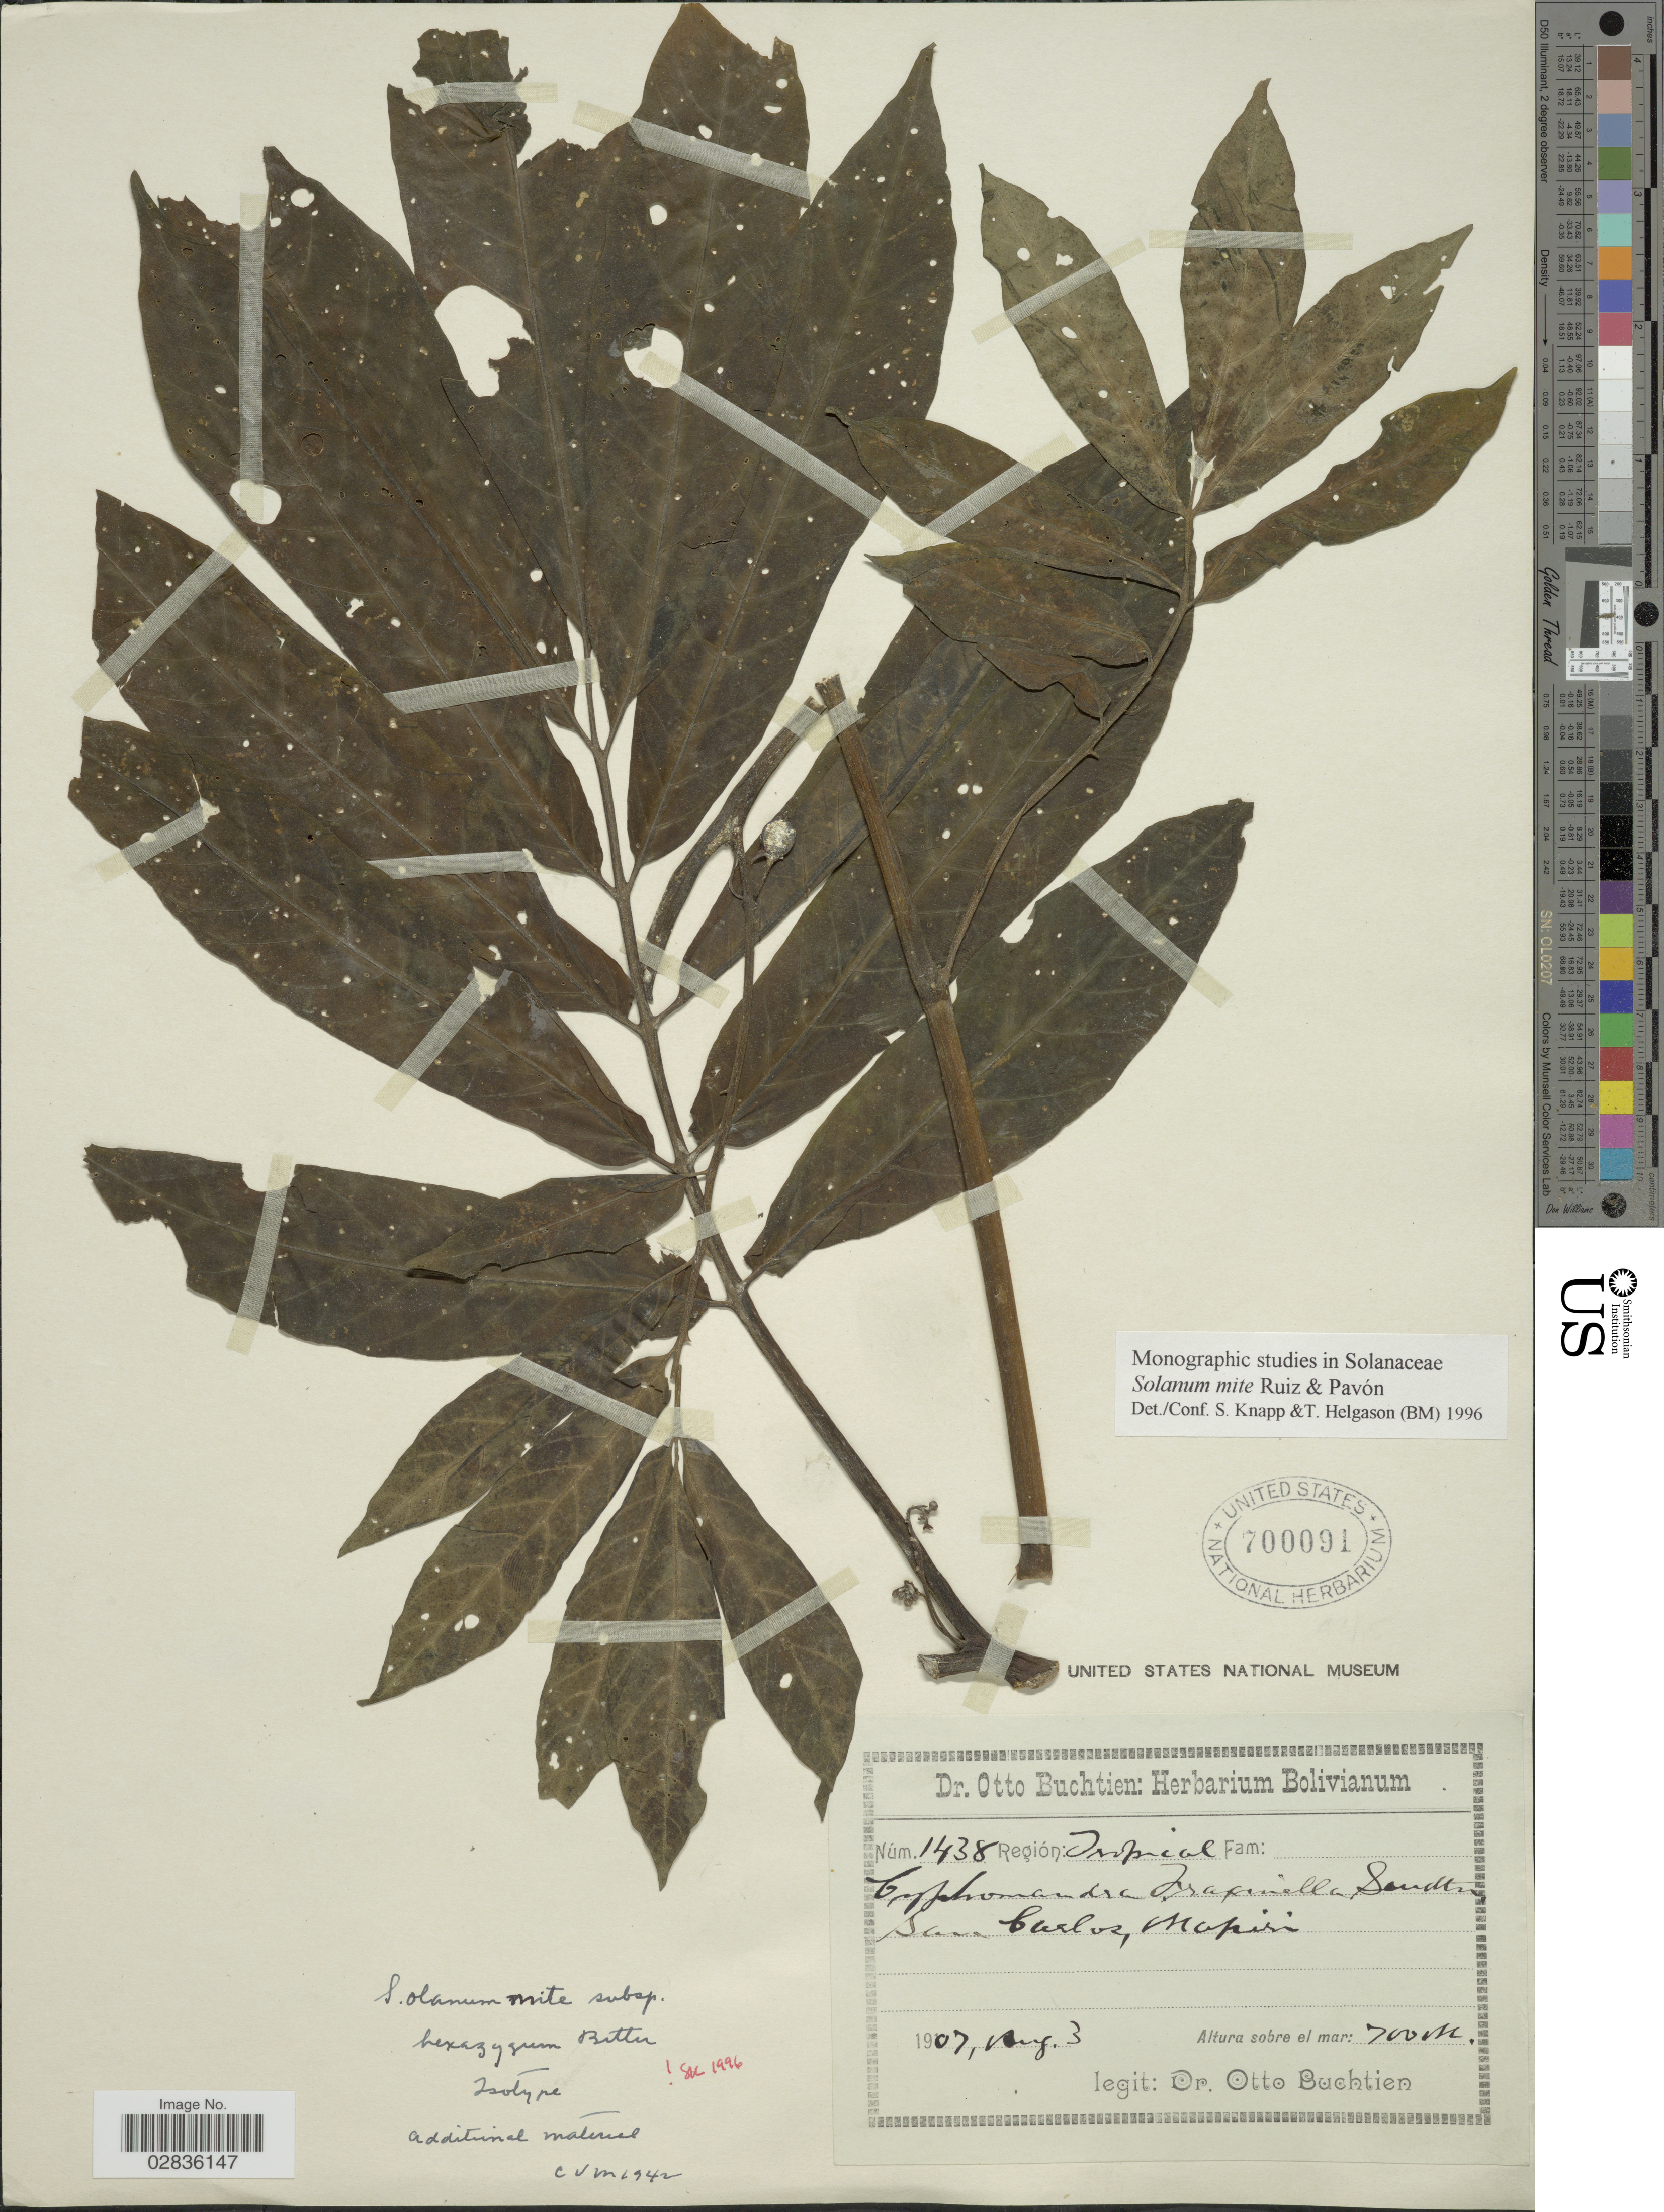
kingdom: Plantae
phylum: Tracheophyta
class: Magnoliopsida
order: Solanales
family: Solanaceae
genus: Solanum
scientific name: Solanum mite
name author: Ruiz & Pav.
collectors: O. Buchtien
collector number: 1438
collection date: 1907-08-03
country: Bolivia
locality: San Carlos, Mapiri.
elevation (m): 700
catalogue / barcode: US 700091